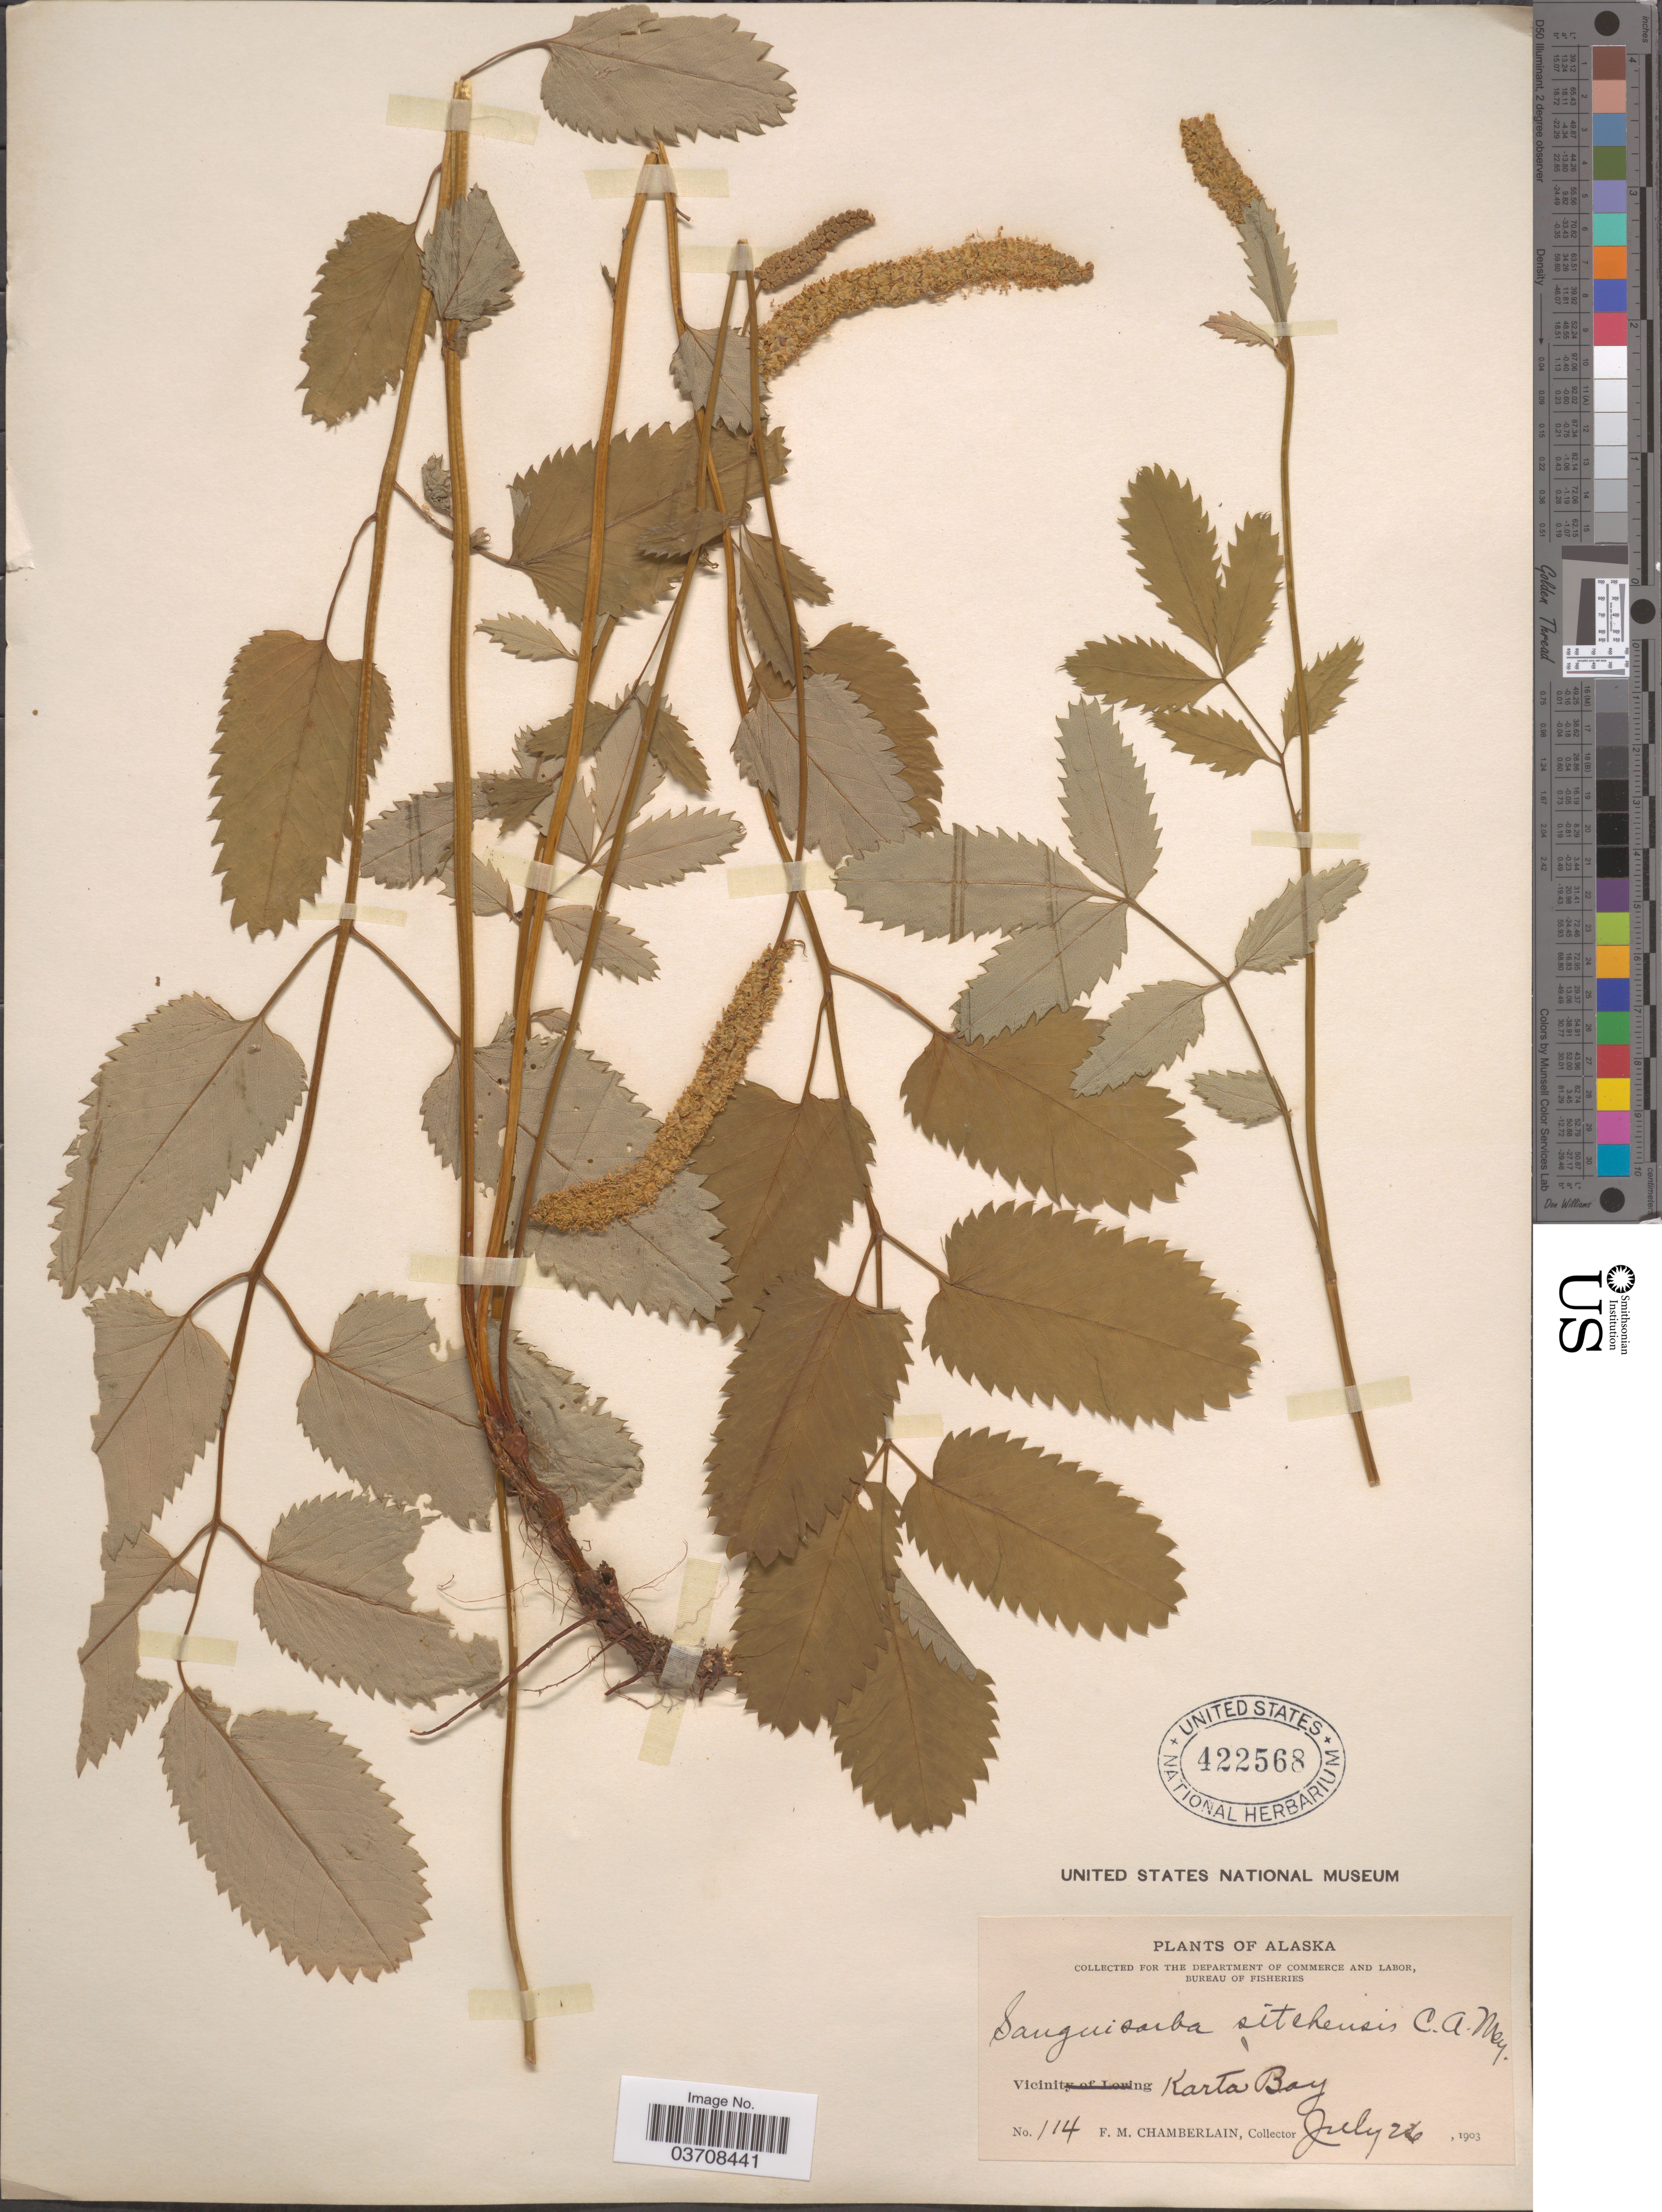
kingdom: Plantae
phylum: Tracheophyta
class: Magnoliopsida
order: Rosales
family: Rosaceae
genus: Sanguisorba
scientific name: Sanguisorba stipulata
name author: Raf.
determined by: Strong, Mark T., (BOT), Smithsonian Institution - National Museum of Natural History (UNITED STATES)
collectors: F. Chamberlain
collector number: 114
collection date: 1903-07-26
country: United States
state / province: Alaska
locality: Vicinity Karta Bay.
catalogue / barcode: US 422568